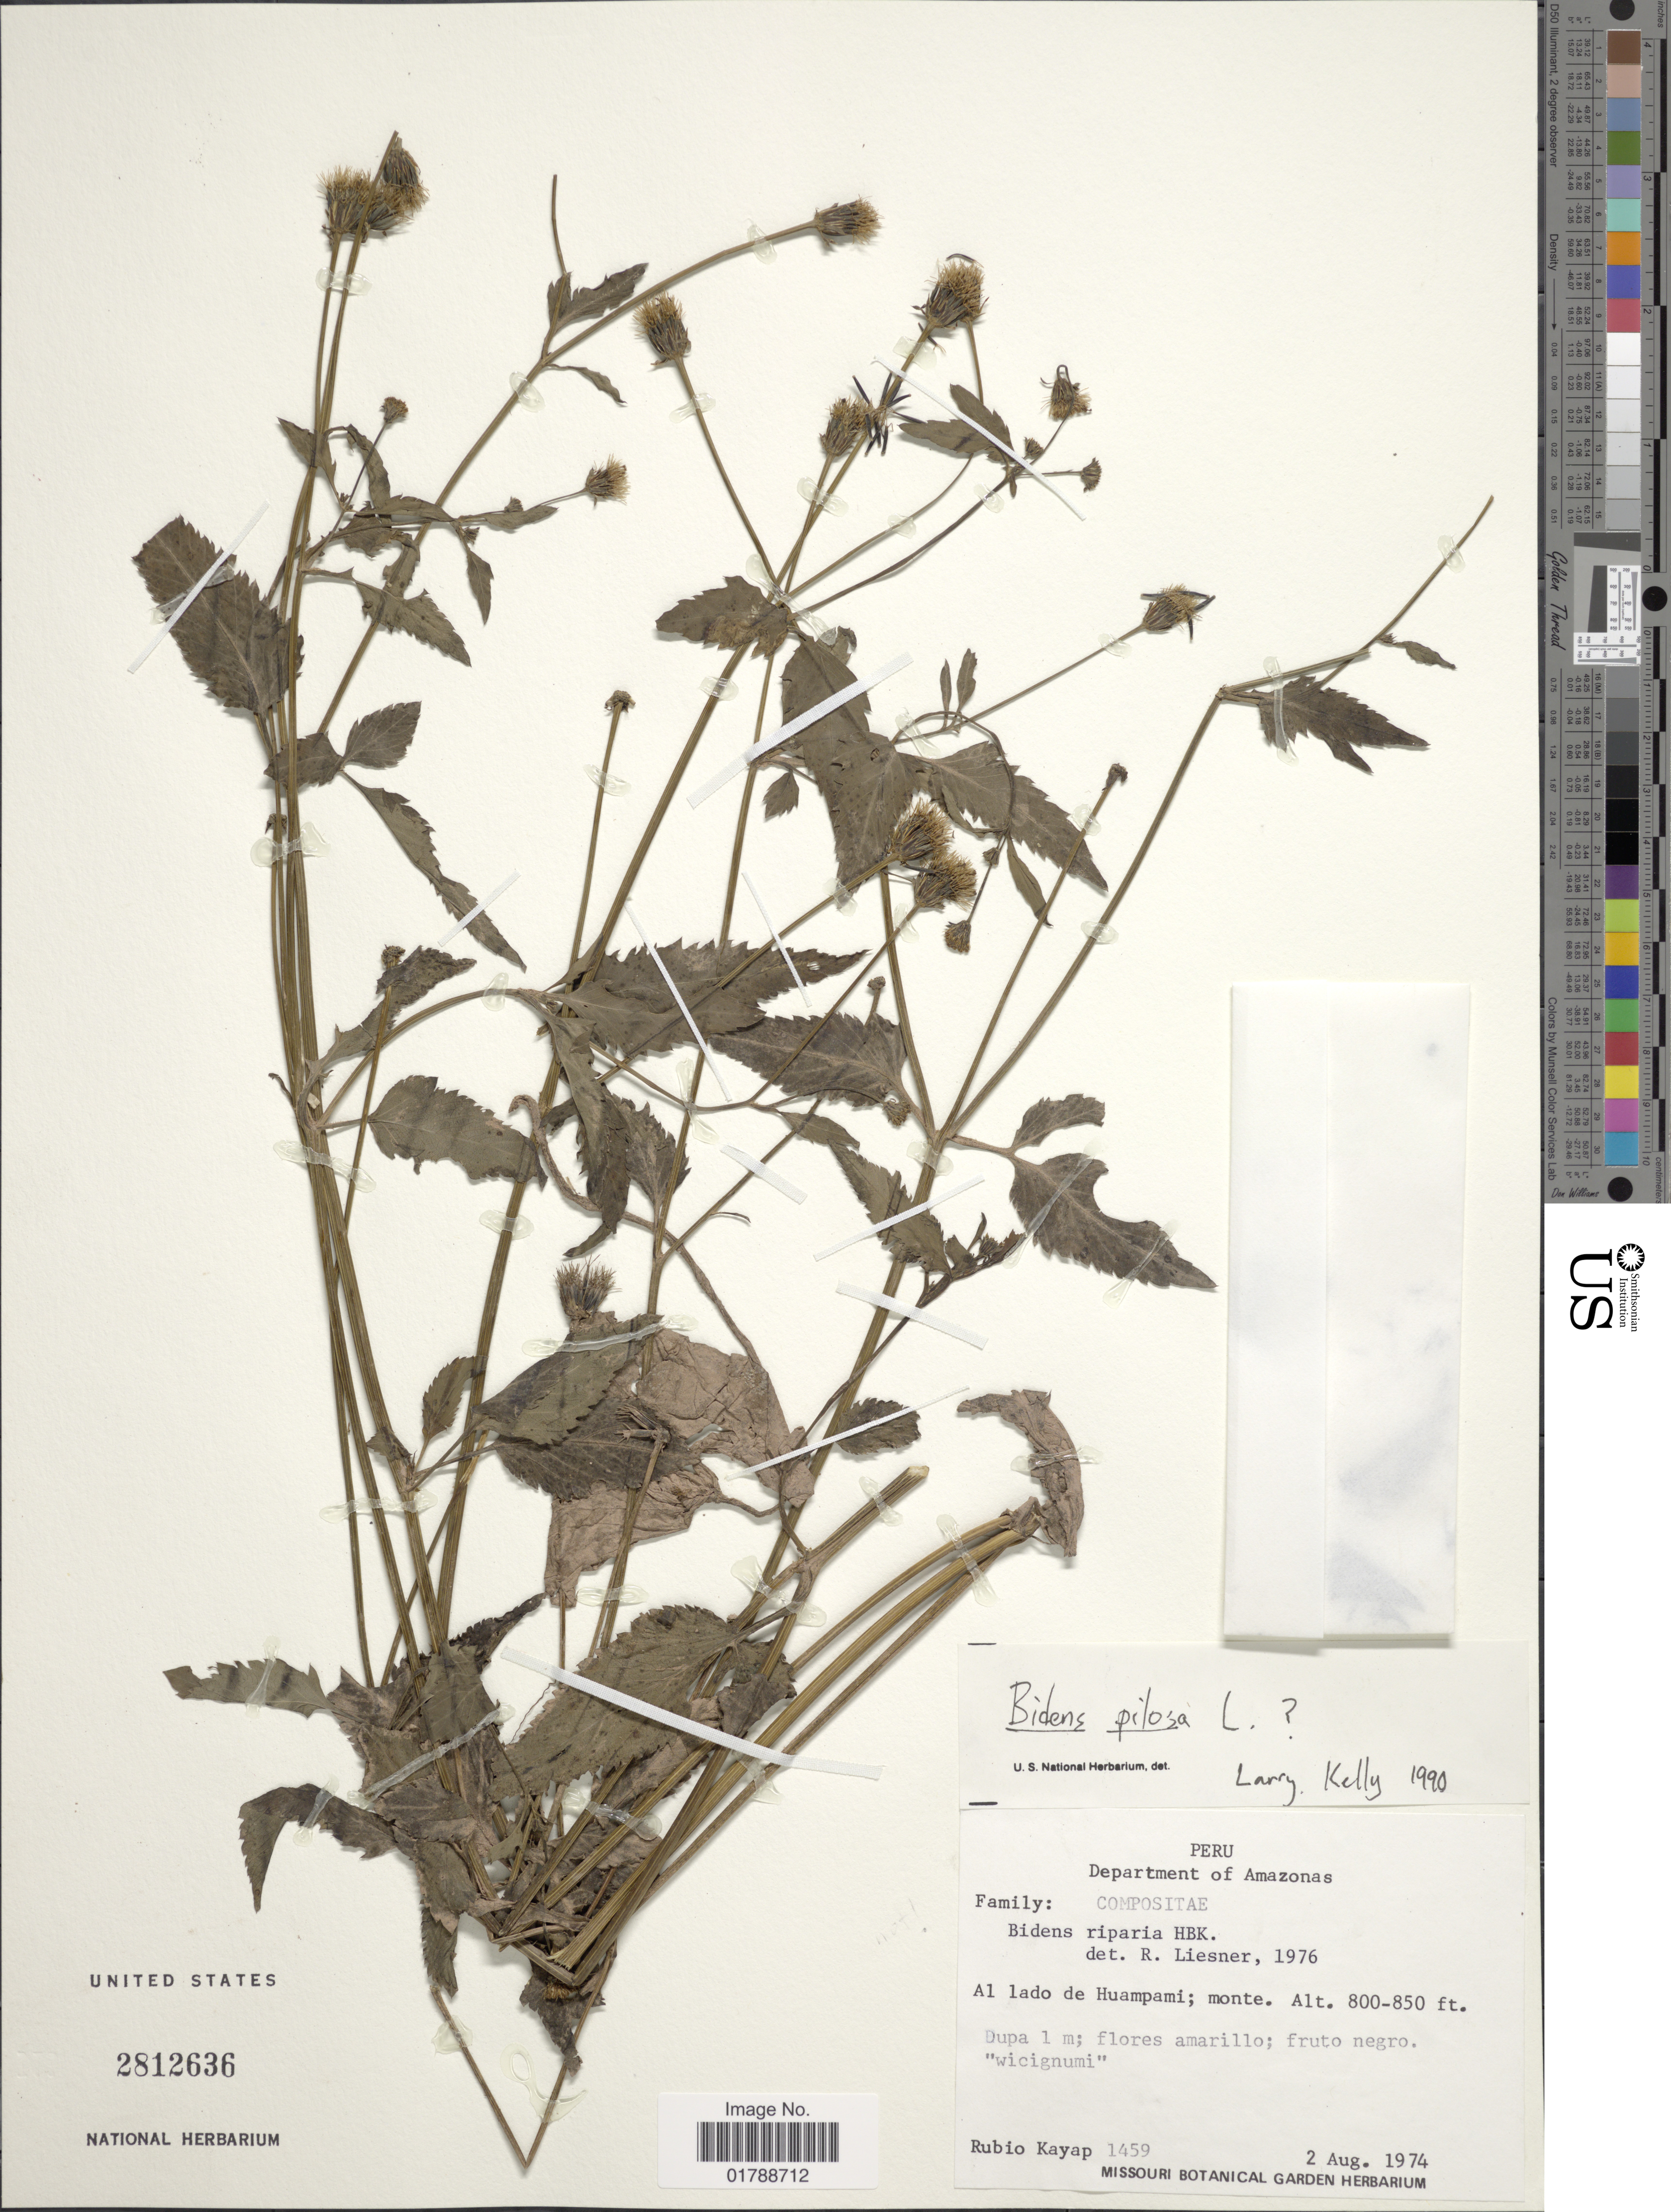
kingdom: Plantae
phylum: Tracheophyta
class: Magnoliopsida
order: Asterales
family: Asteraceae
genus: Bidens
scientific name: Bidens pilosa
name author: L.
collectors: R. Kayap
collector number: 1459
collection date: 1974-08-02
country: Peru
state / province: Amazonas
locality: Al lado de Huampami; monte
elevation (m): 244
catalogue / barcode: US 2812636